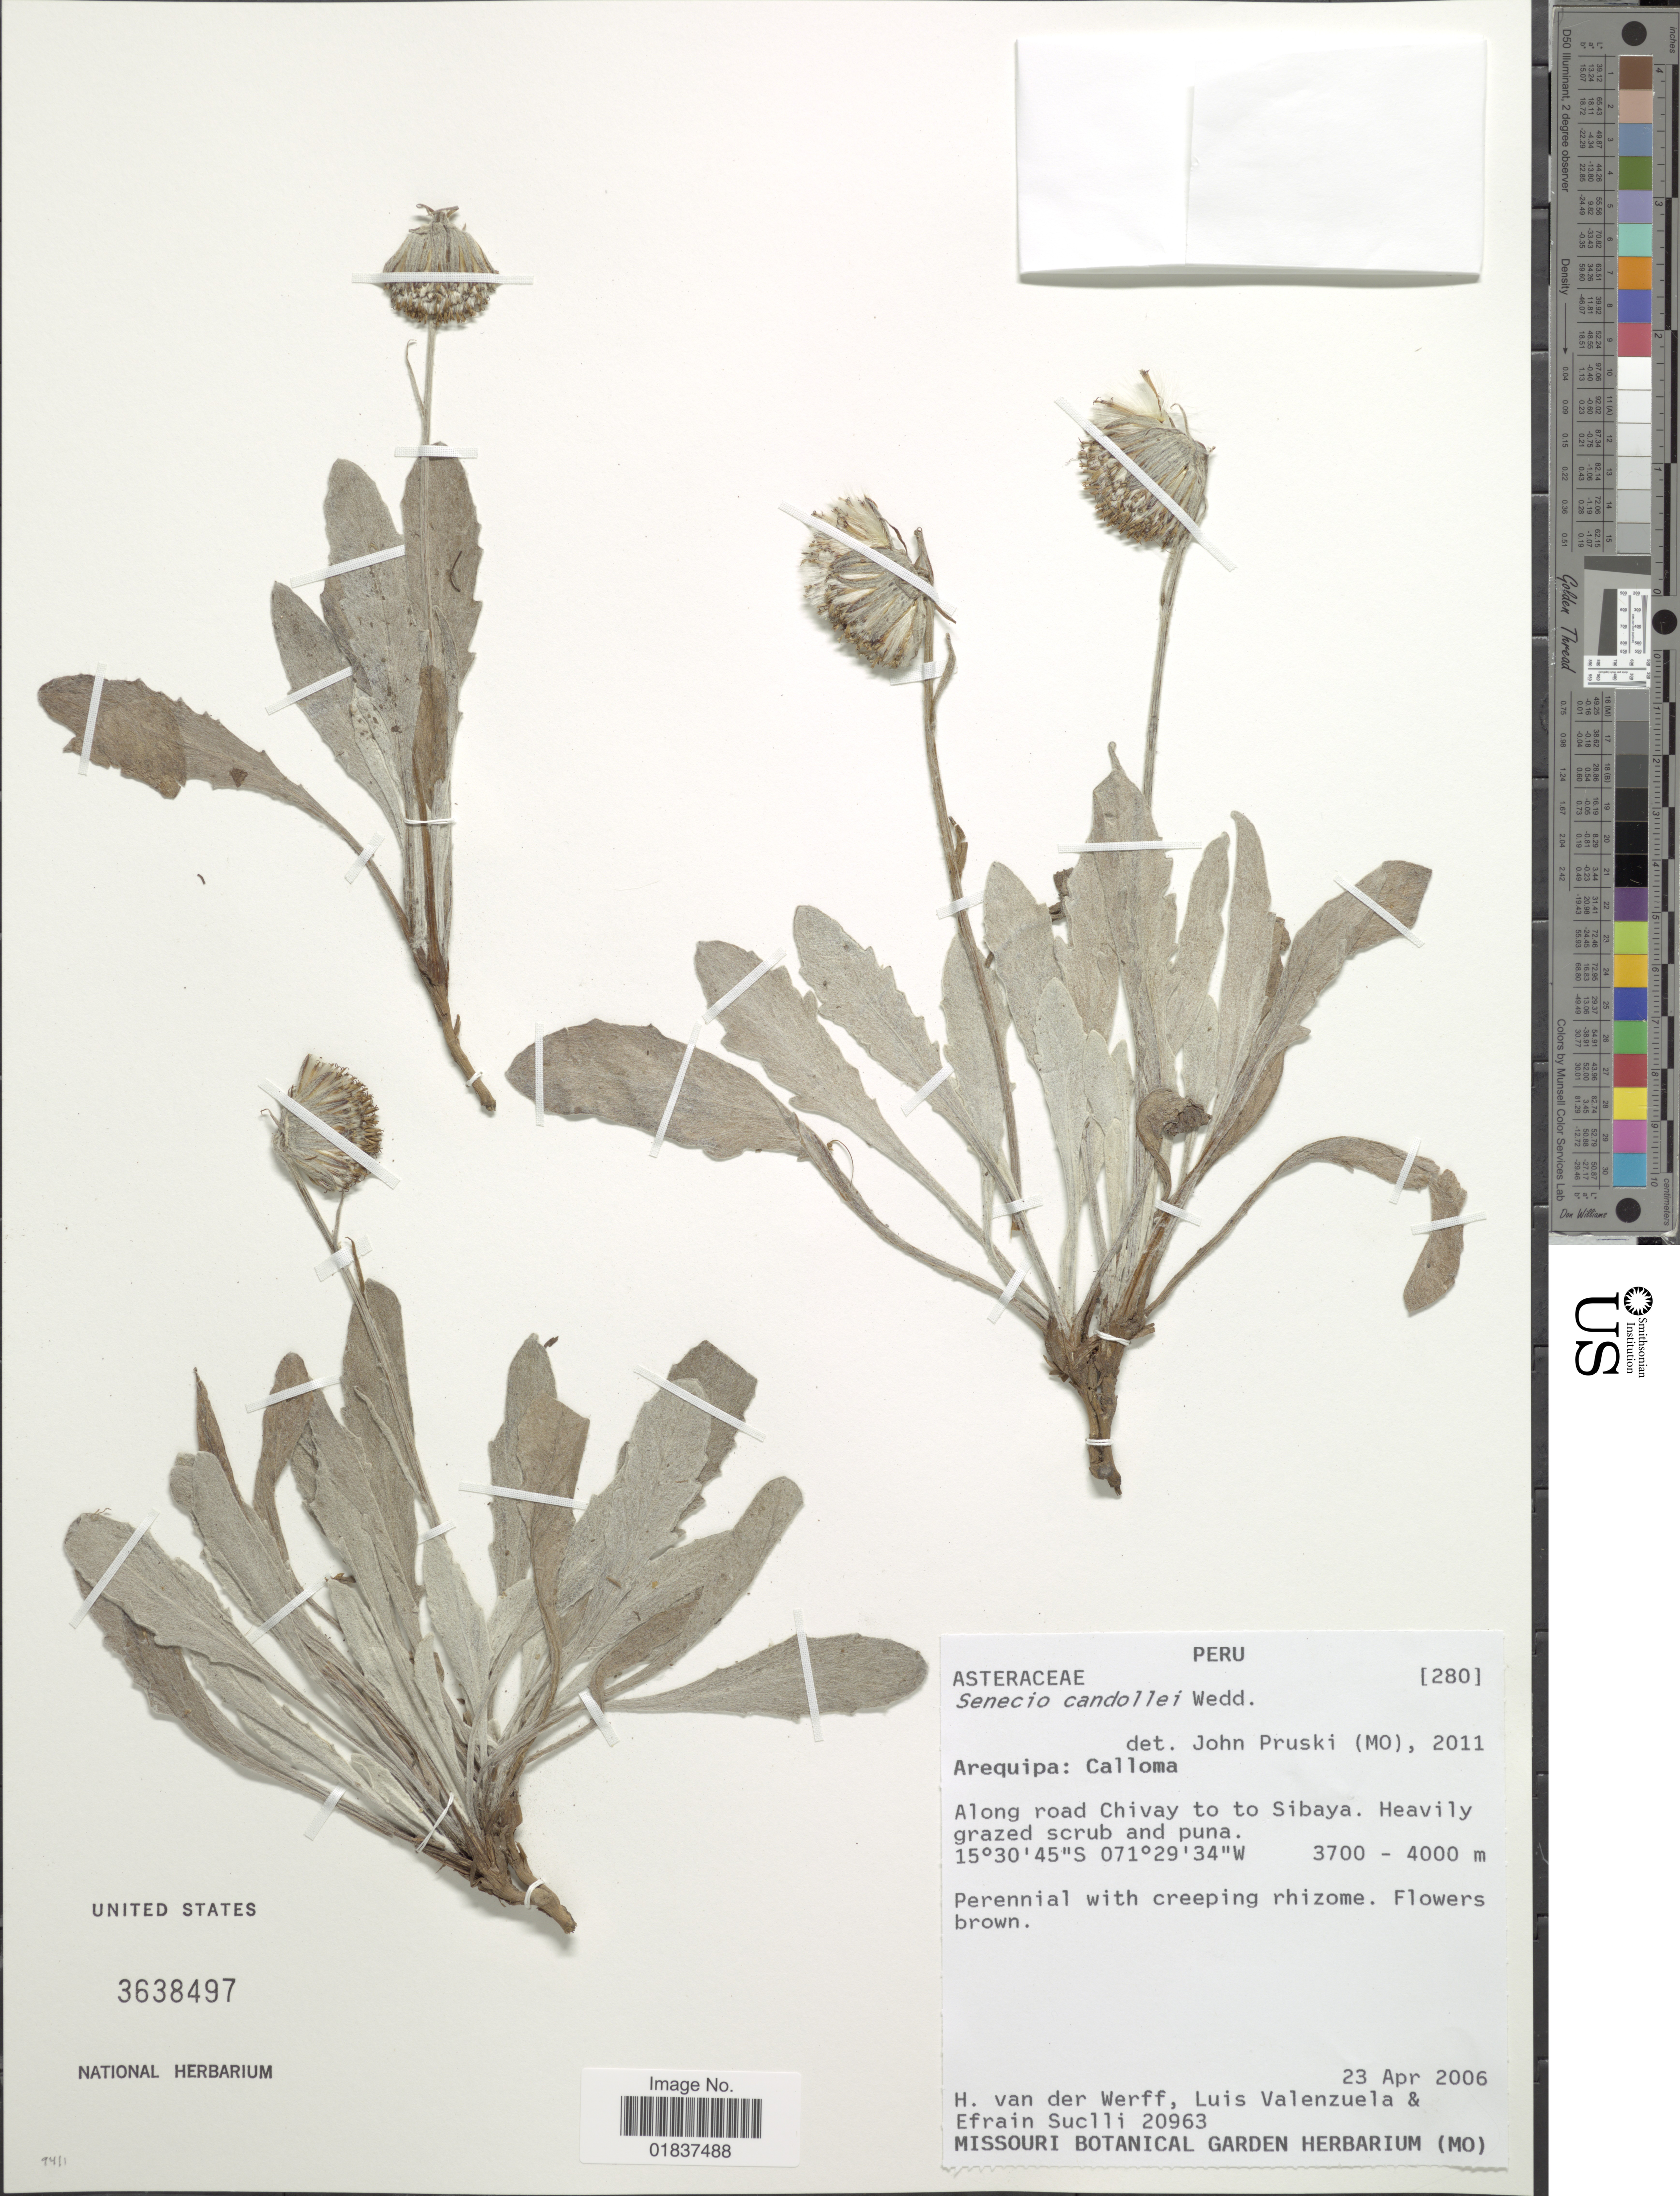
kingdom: Plantae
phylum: Tracheophyta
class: Magnoliopsida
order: Asterales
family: Asteraceae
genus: Senecio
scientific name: Senecio candollei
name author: Wedd.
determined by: Salomon, Luciana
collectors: H. van der Werff, L. Valenzuela & E. Suclli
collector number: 20963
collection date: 2006-04-23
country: Peru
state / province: Arequipa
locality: Arequipa: Calloma. Along road Chivay to to Sibaya.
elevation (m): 3700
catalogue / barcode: US 3638497